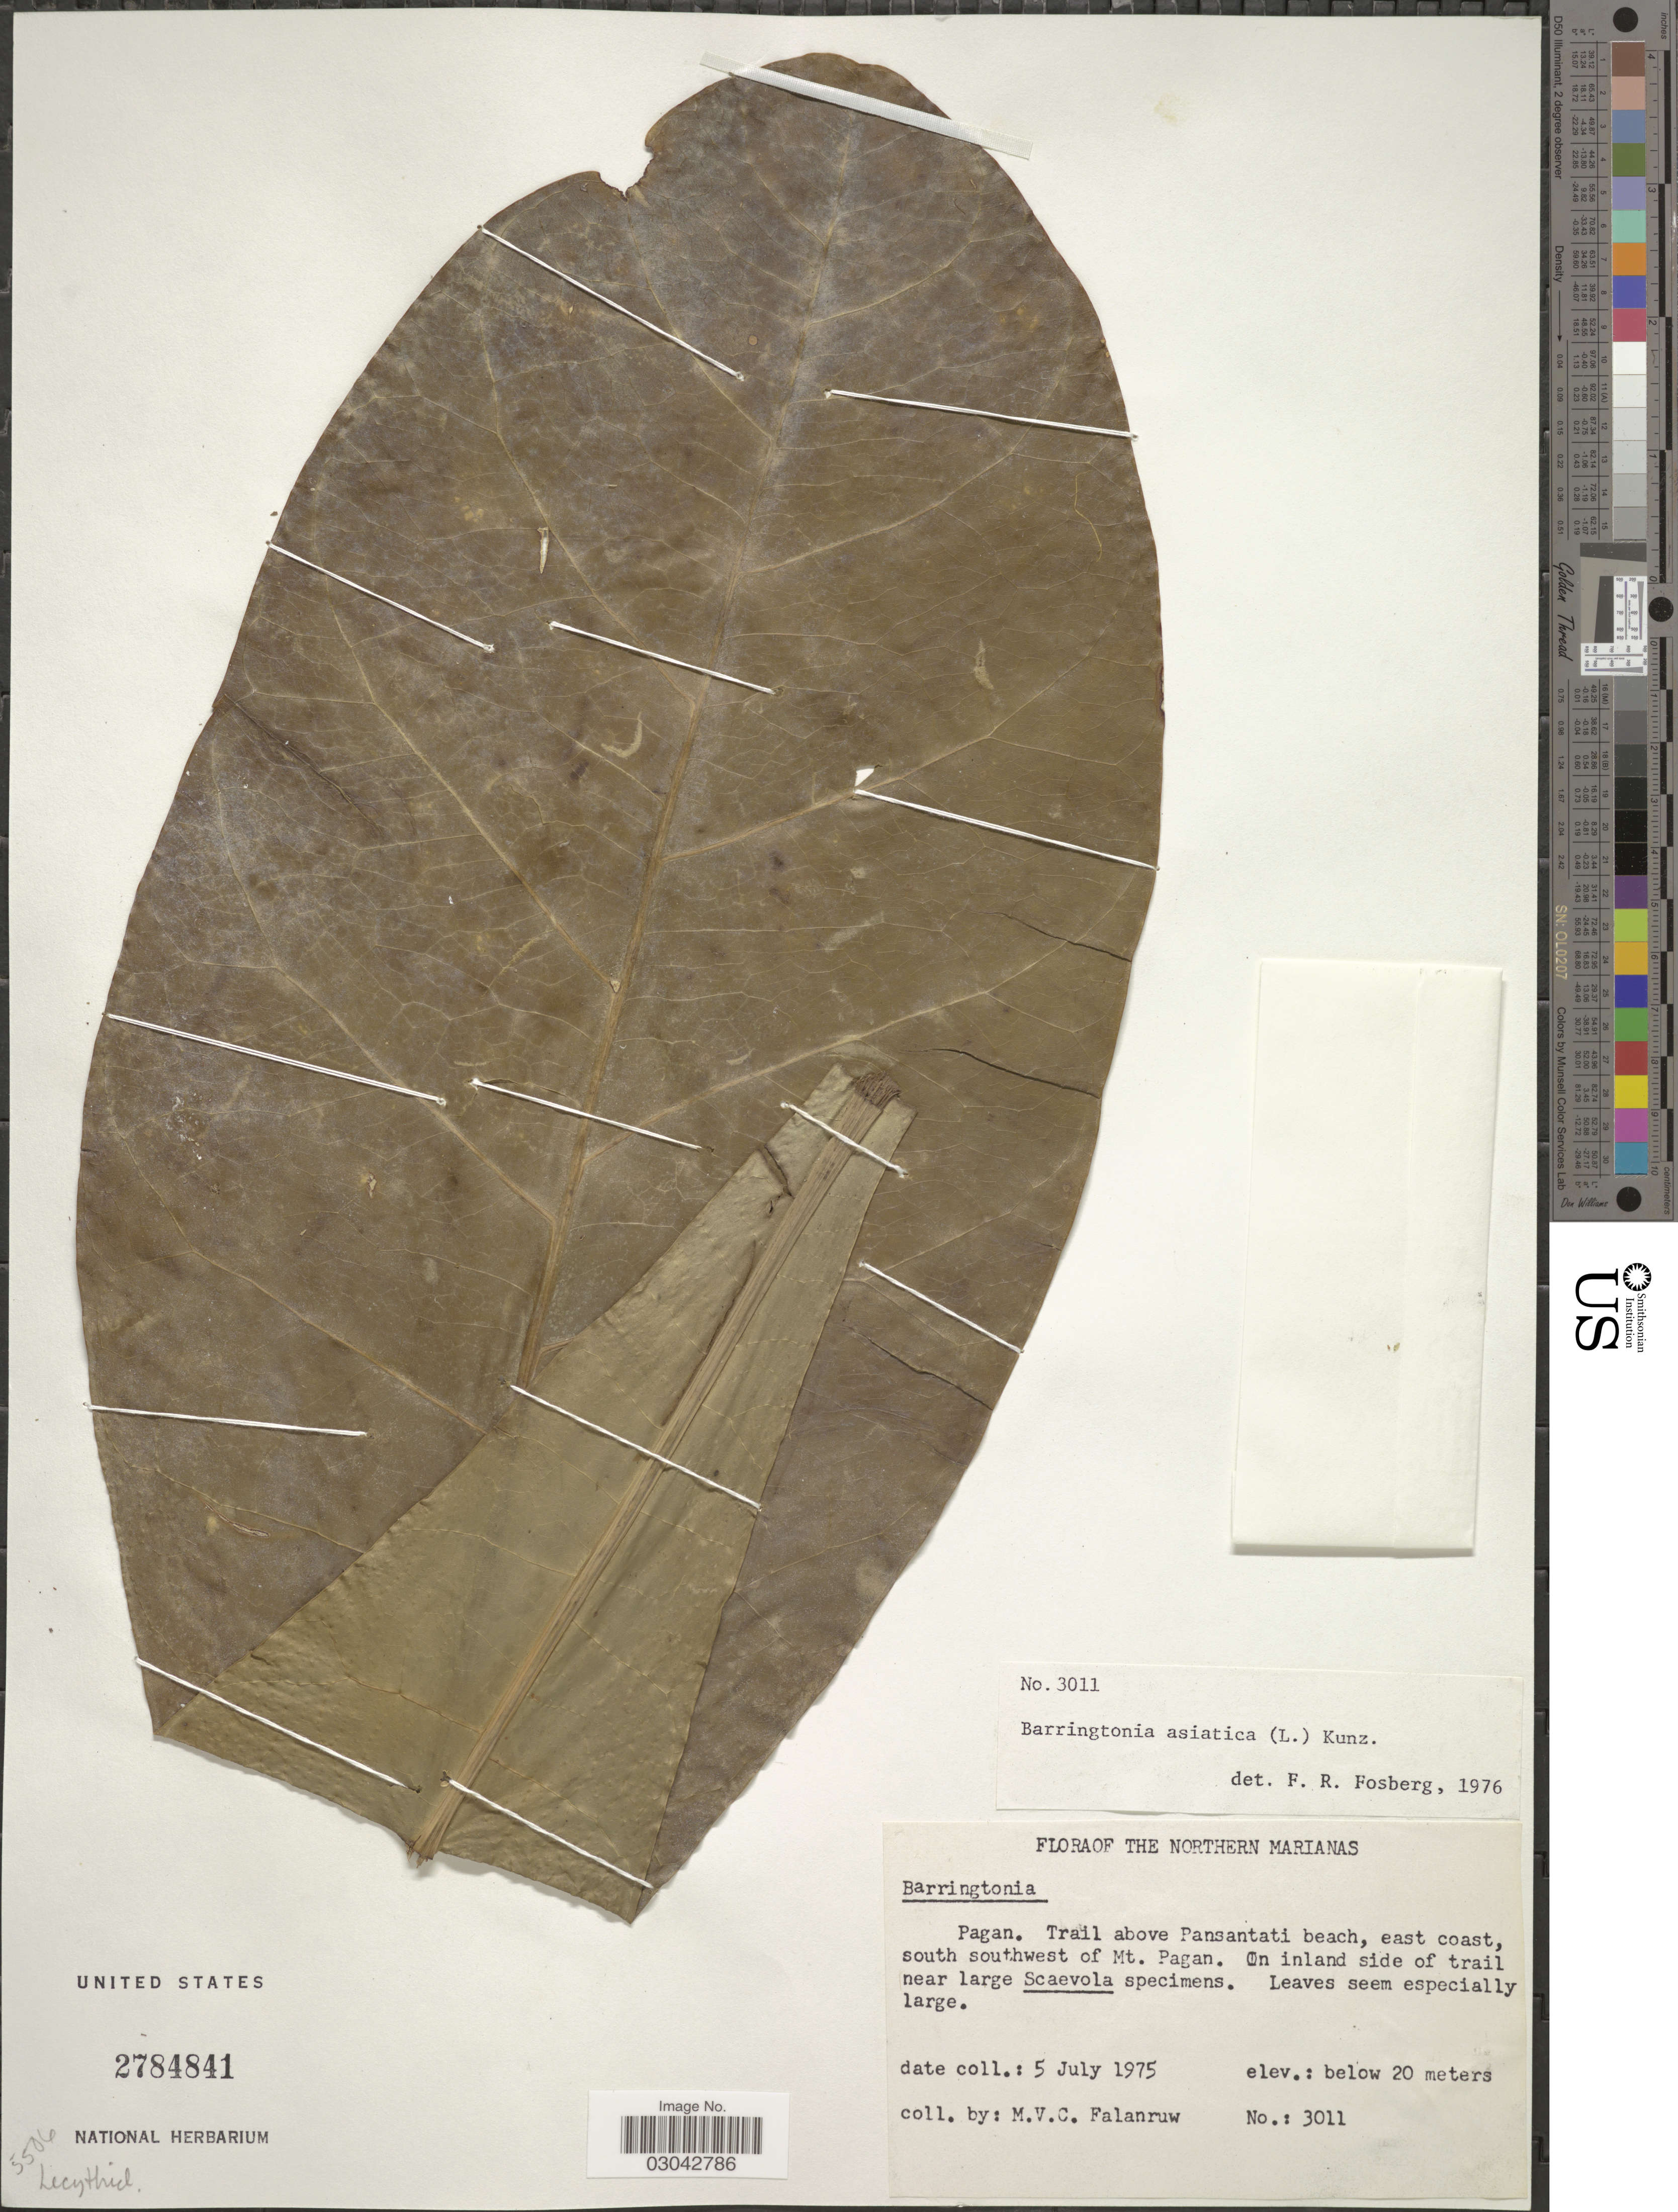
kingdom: Plantae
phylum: Tracheophyta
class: Magnoliopsida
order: Ericales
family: Lecythidaceae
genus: Barringtonia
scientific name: Barringtonia asiatica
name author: (L.) Kurz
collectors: M. V. Falanruw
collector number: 3011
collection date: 1975-07-05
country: Northern Mariana Islands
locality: Northern Marianas. Pagan. Trail above Pansantati beach, east coast, south southwest of Mt. Pagan.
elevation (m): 20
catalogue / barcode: US 2784841